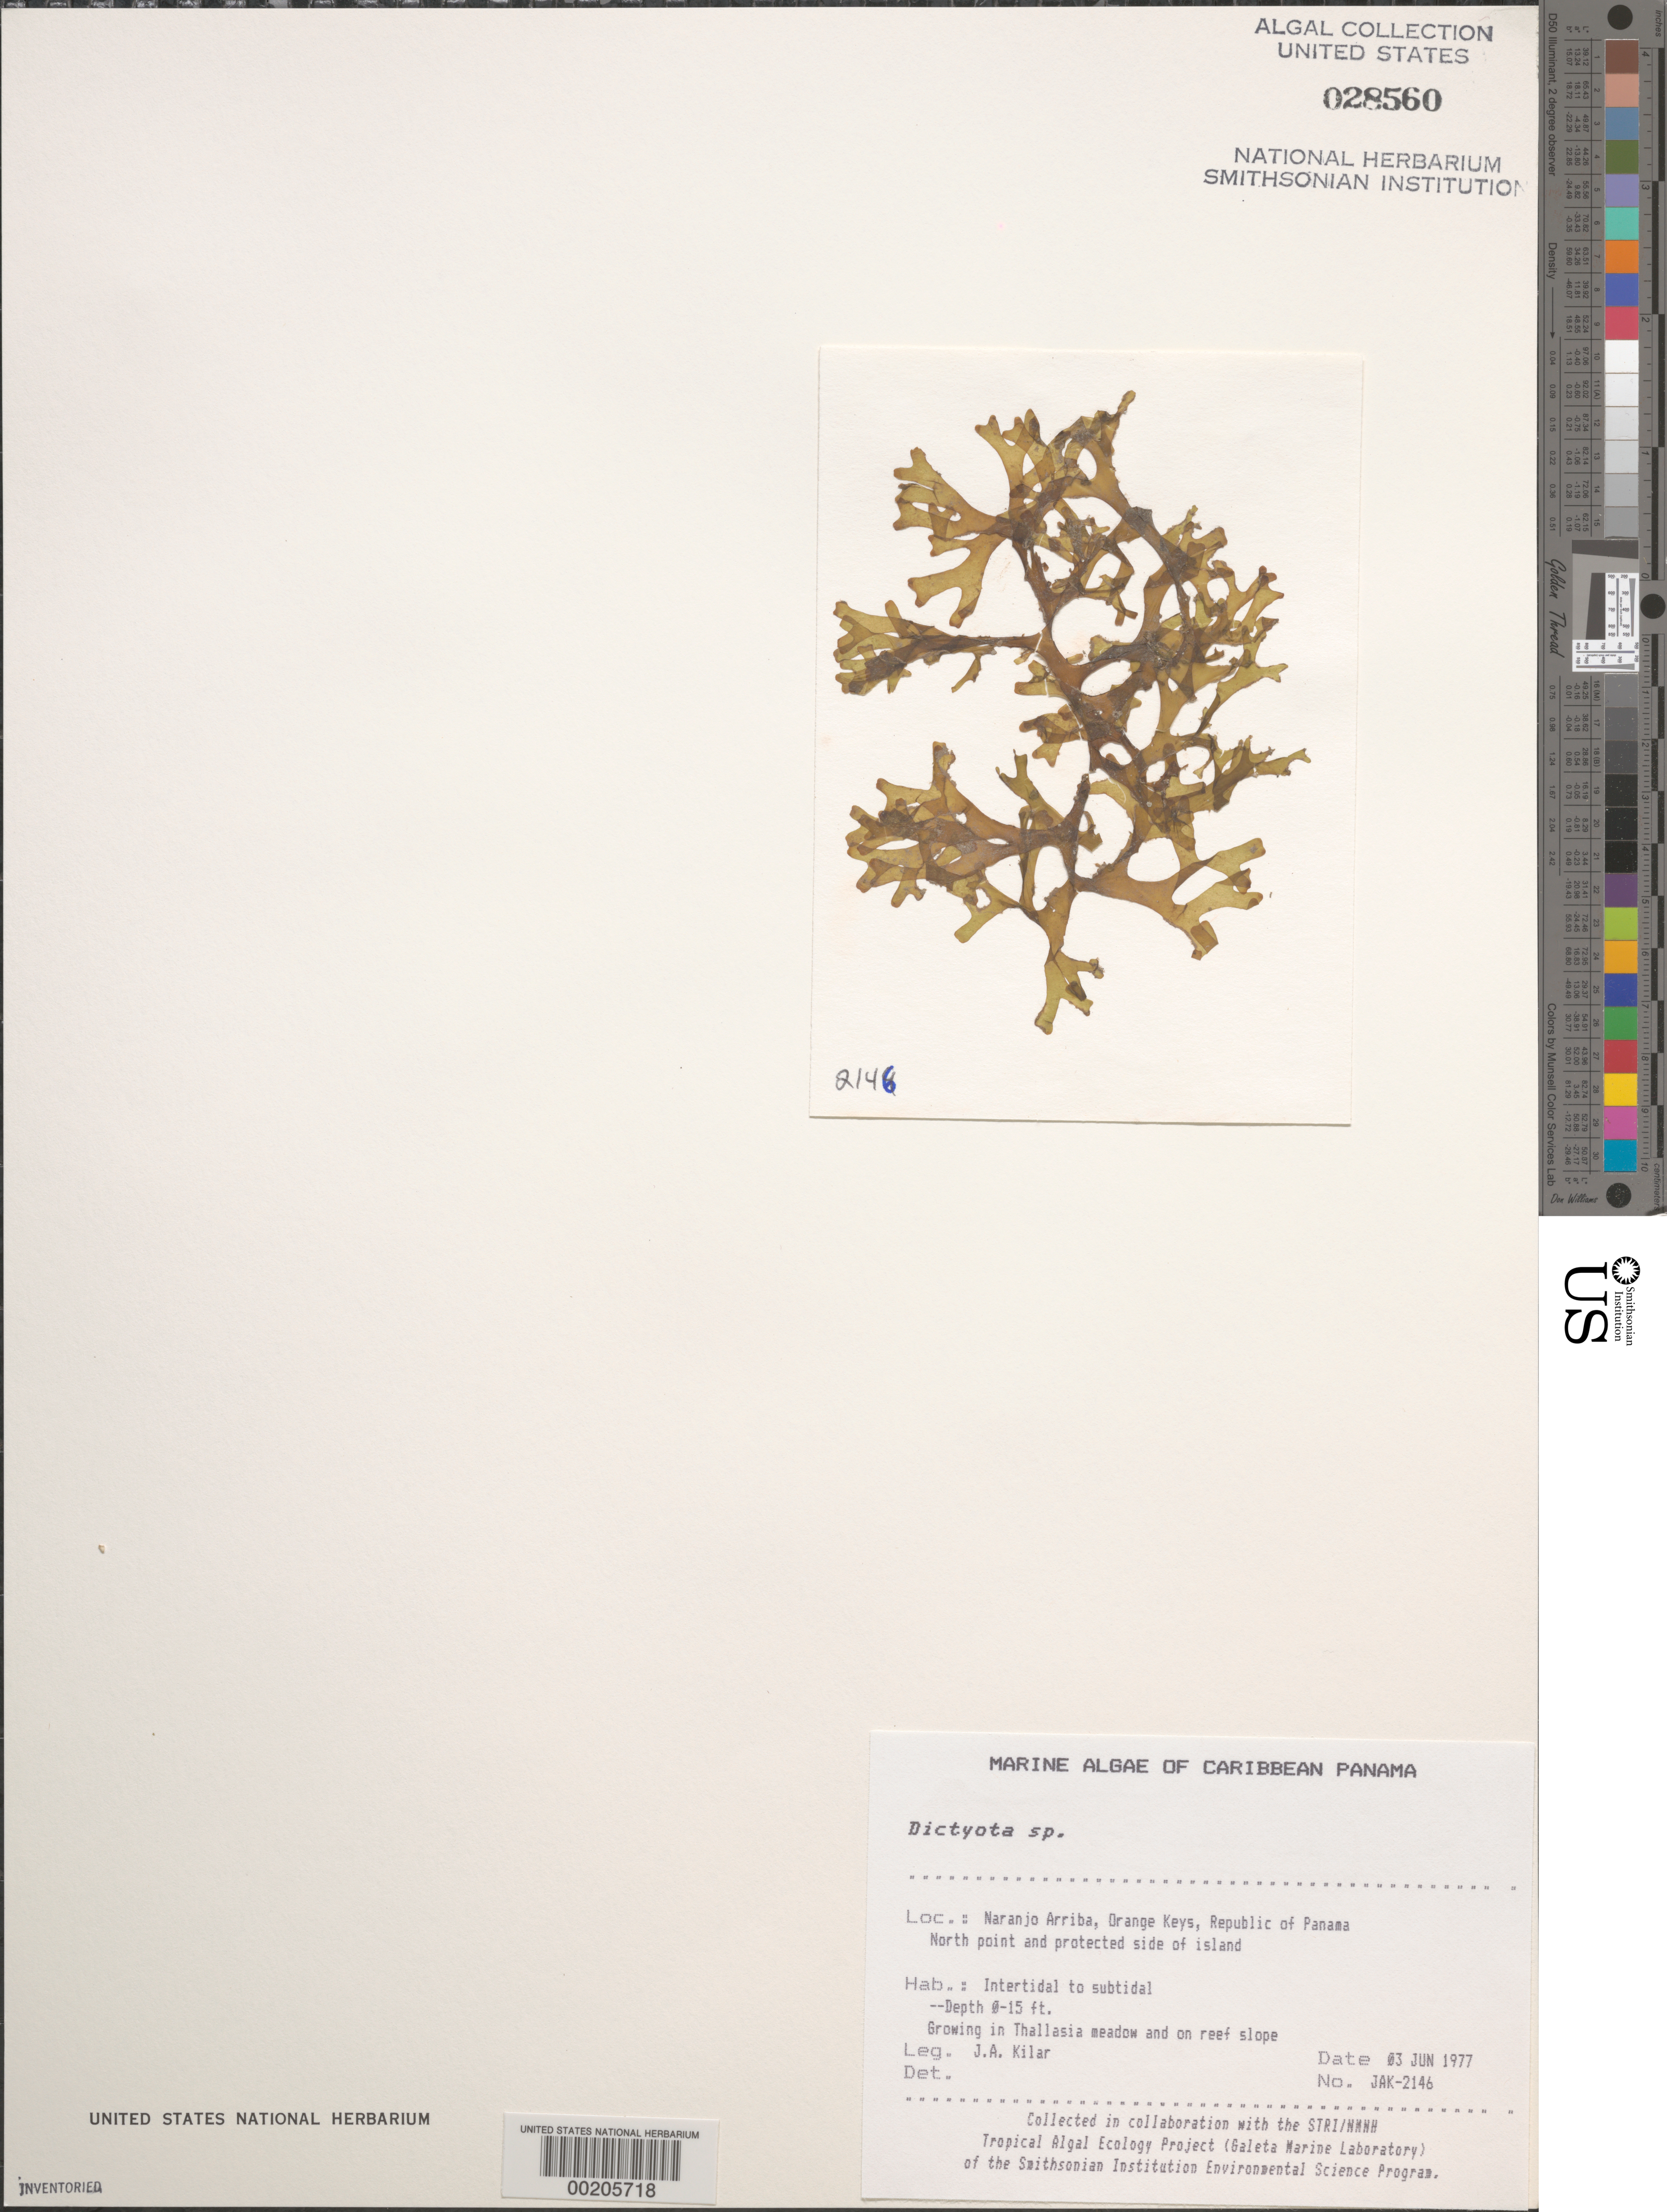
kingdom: Chromista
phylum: Ochrophyta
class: Phaeophyceae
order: Dictyotales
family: Dictyotaceae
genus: Dictyota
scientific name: Dictyota sp.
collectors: J. A. Kilar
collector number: JAK-2146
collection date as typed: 03 Jun 1977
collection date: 1977-06-03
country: Panama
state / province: Colón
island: Naranjo Arriba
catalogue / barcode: US 28560